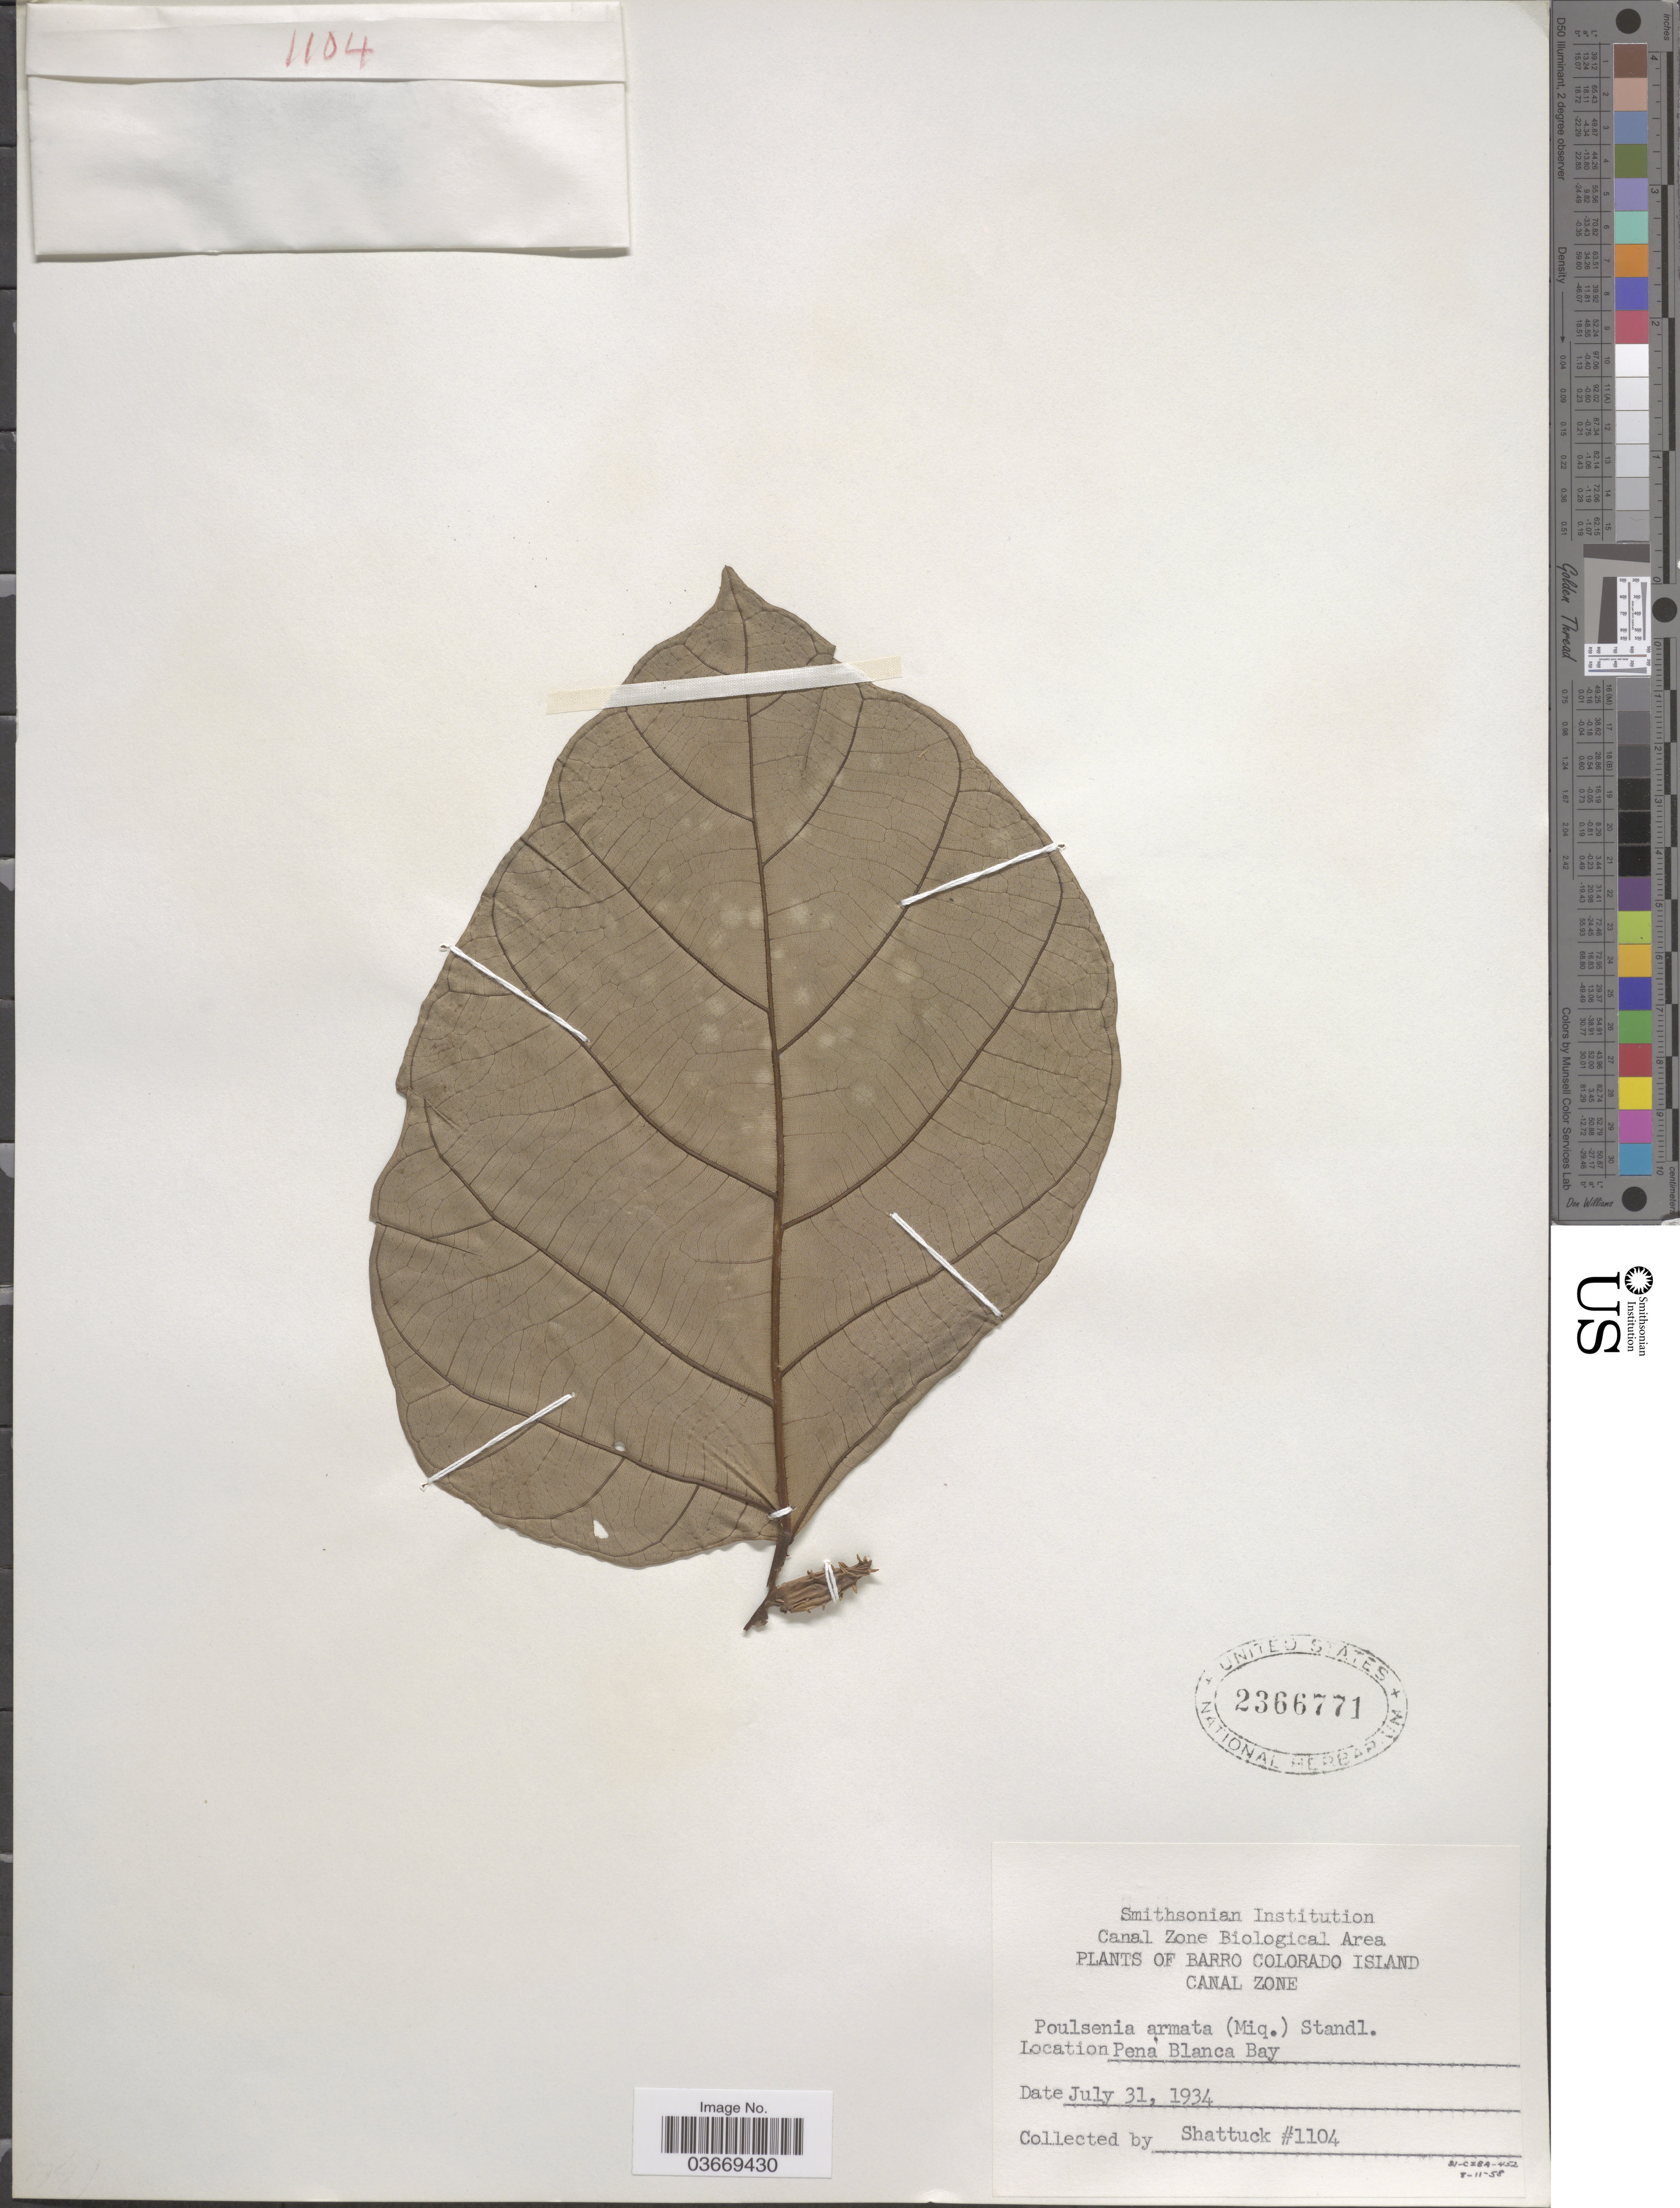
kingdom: Plantae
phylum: Tracheophyta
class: Magnoliopsida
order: Rosales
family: Moraceae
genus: Poulsenia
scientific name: Poulsenia armata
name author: (Miq.) Standl.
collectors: Shattuck, --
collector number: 1104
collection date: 1934-07-31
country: Panama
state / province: Colón / Panamá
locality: Barro Colorado Island. Canal Zone. Pena Blanca Bay.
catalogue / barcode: US 2366771